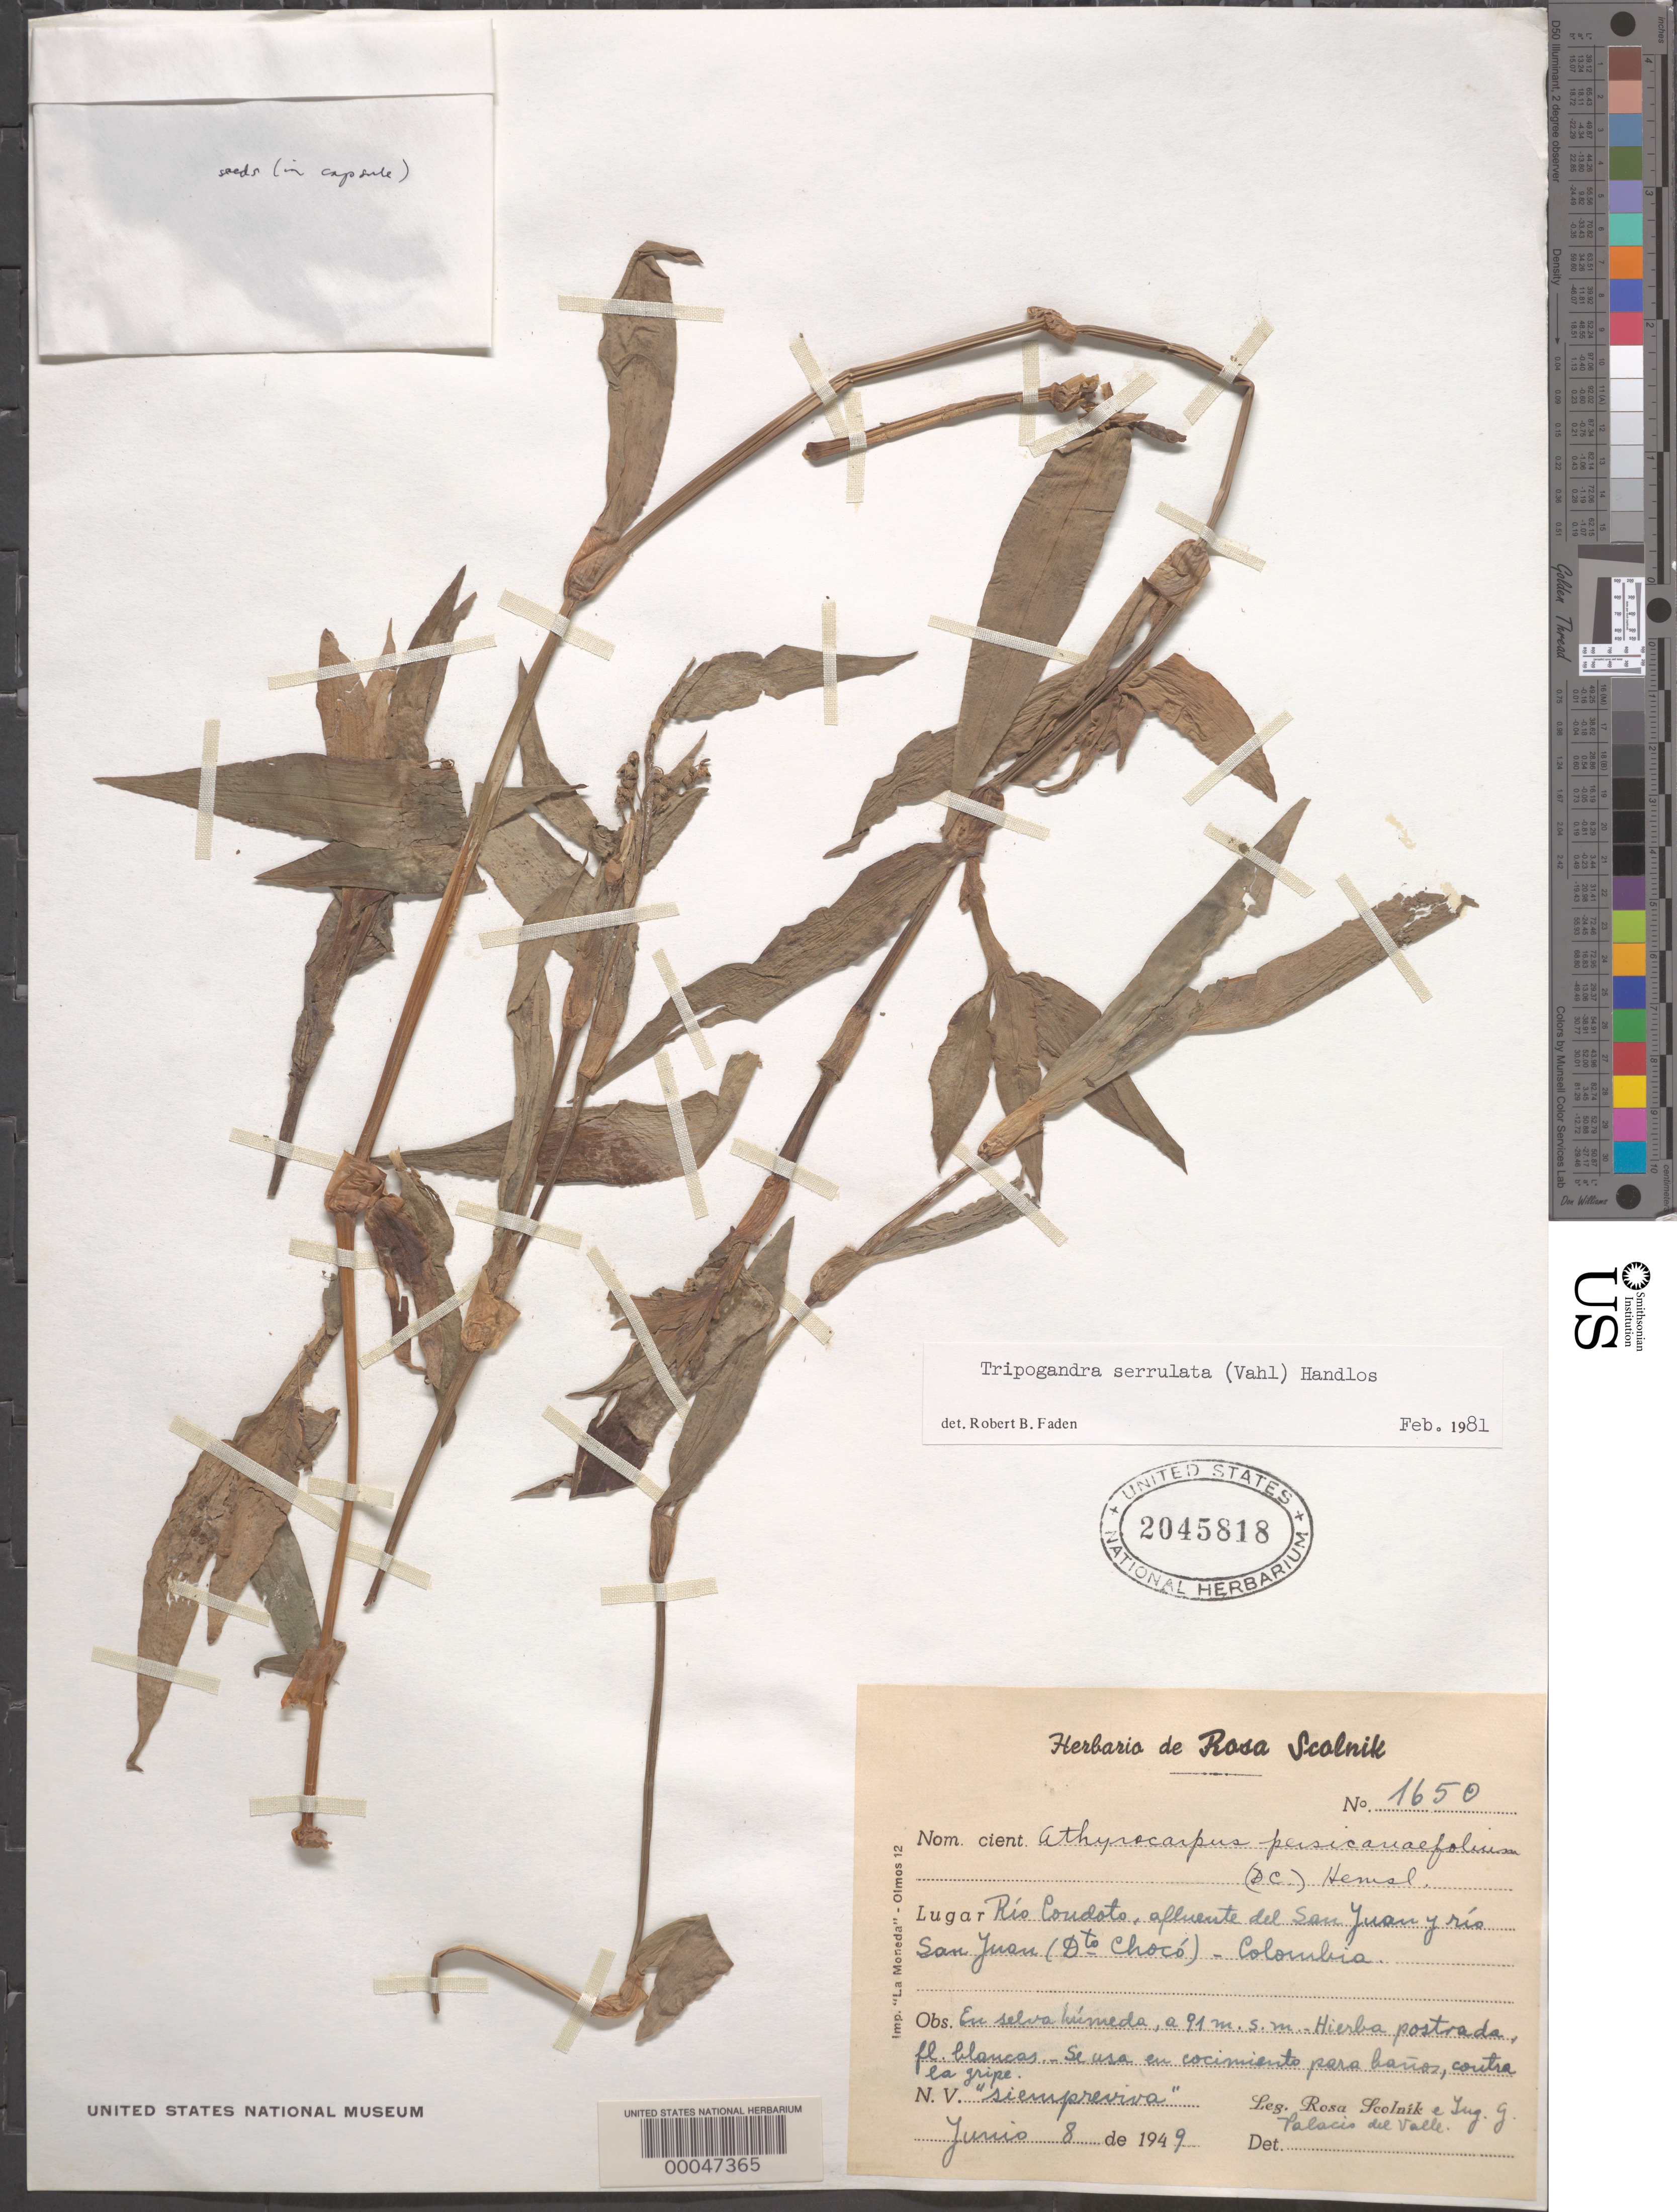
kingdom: Plantae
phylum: Tracheophyta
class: Liliopsida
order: Commelinales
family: Commelinaceae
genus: Tripogandra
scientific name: Tripogandra serrulata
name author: (Vahl) Handlos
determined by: Faden, Robert B., (US), Smithsonian Institution - National Museum of Natural History (UNITED STATES)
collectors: R. Scolnik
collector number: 1650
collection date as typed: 08 Jun 1949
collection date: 1949-06-08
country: Colombia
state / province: Chocó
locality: Where Rio Coudoto and Rio San Juan meet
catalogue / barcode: US 2045818